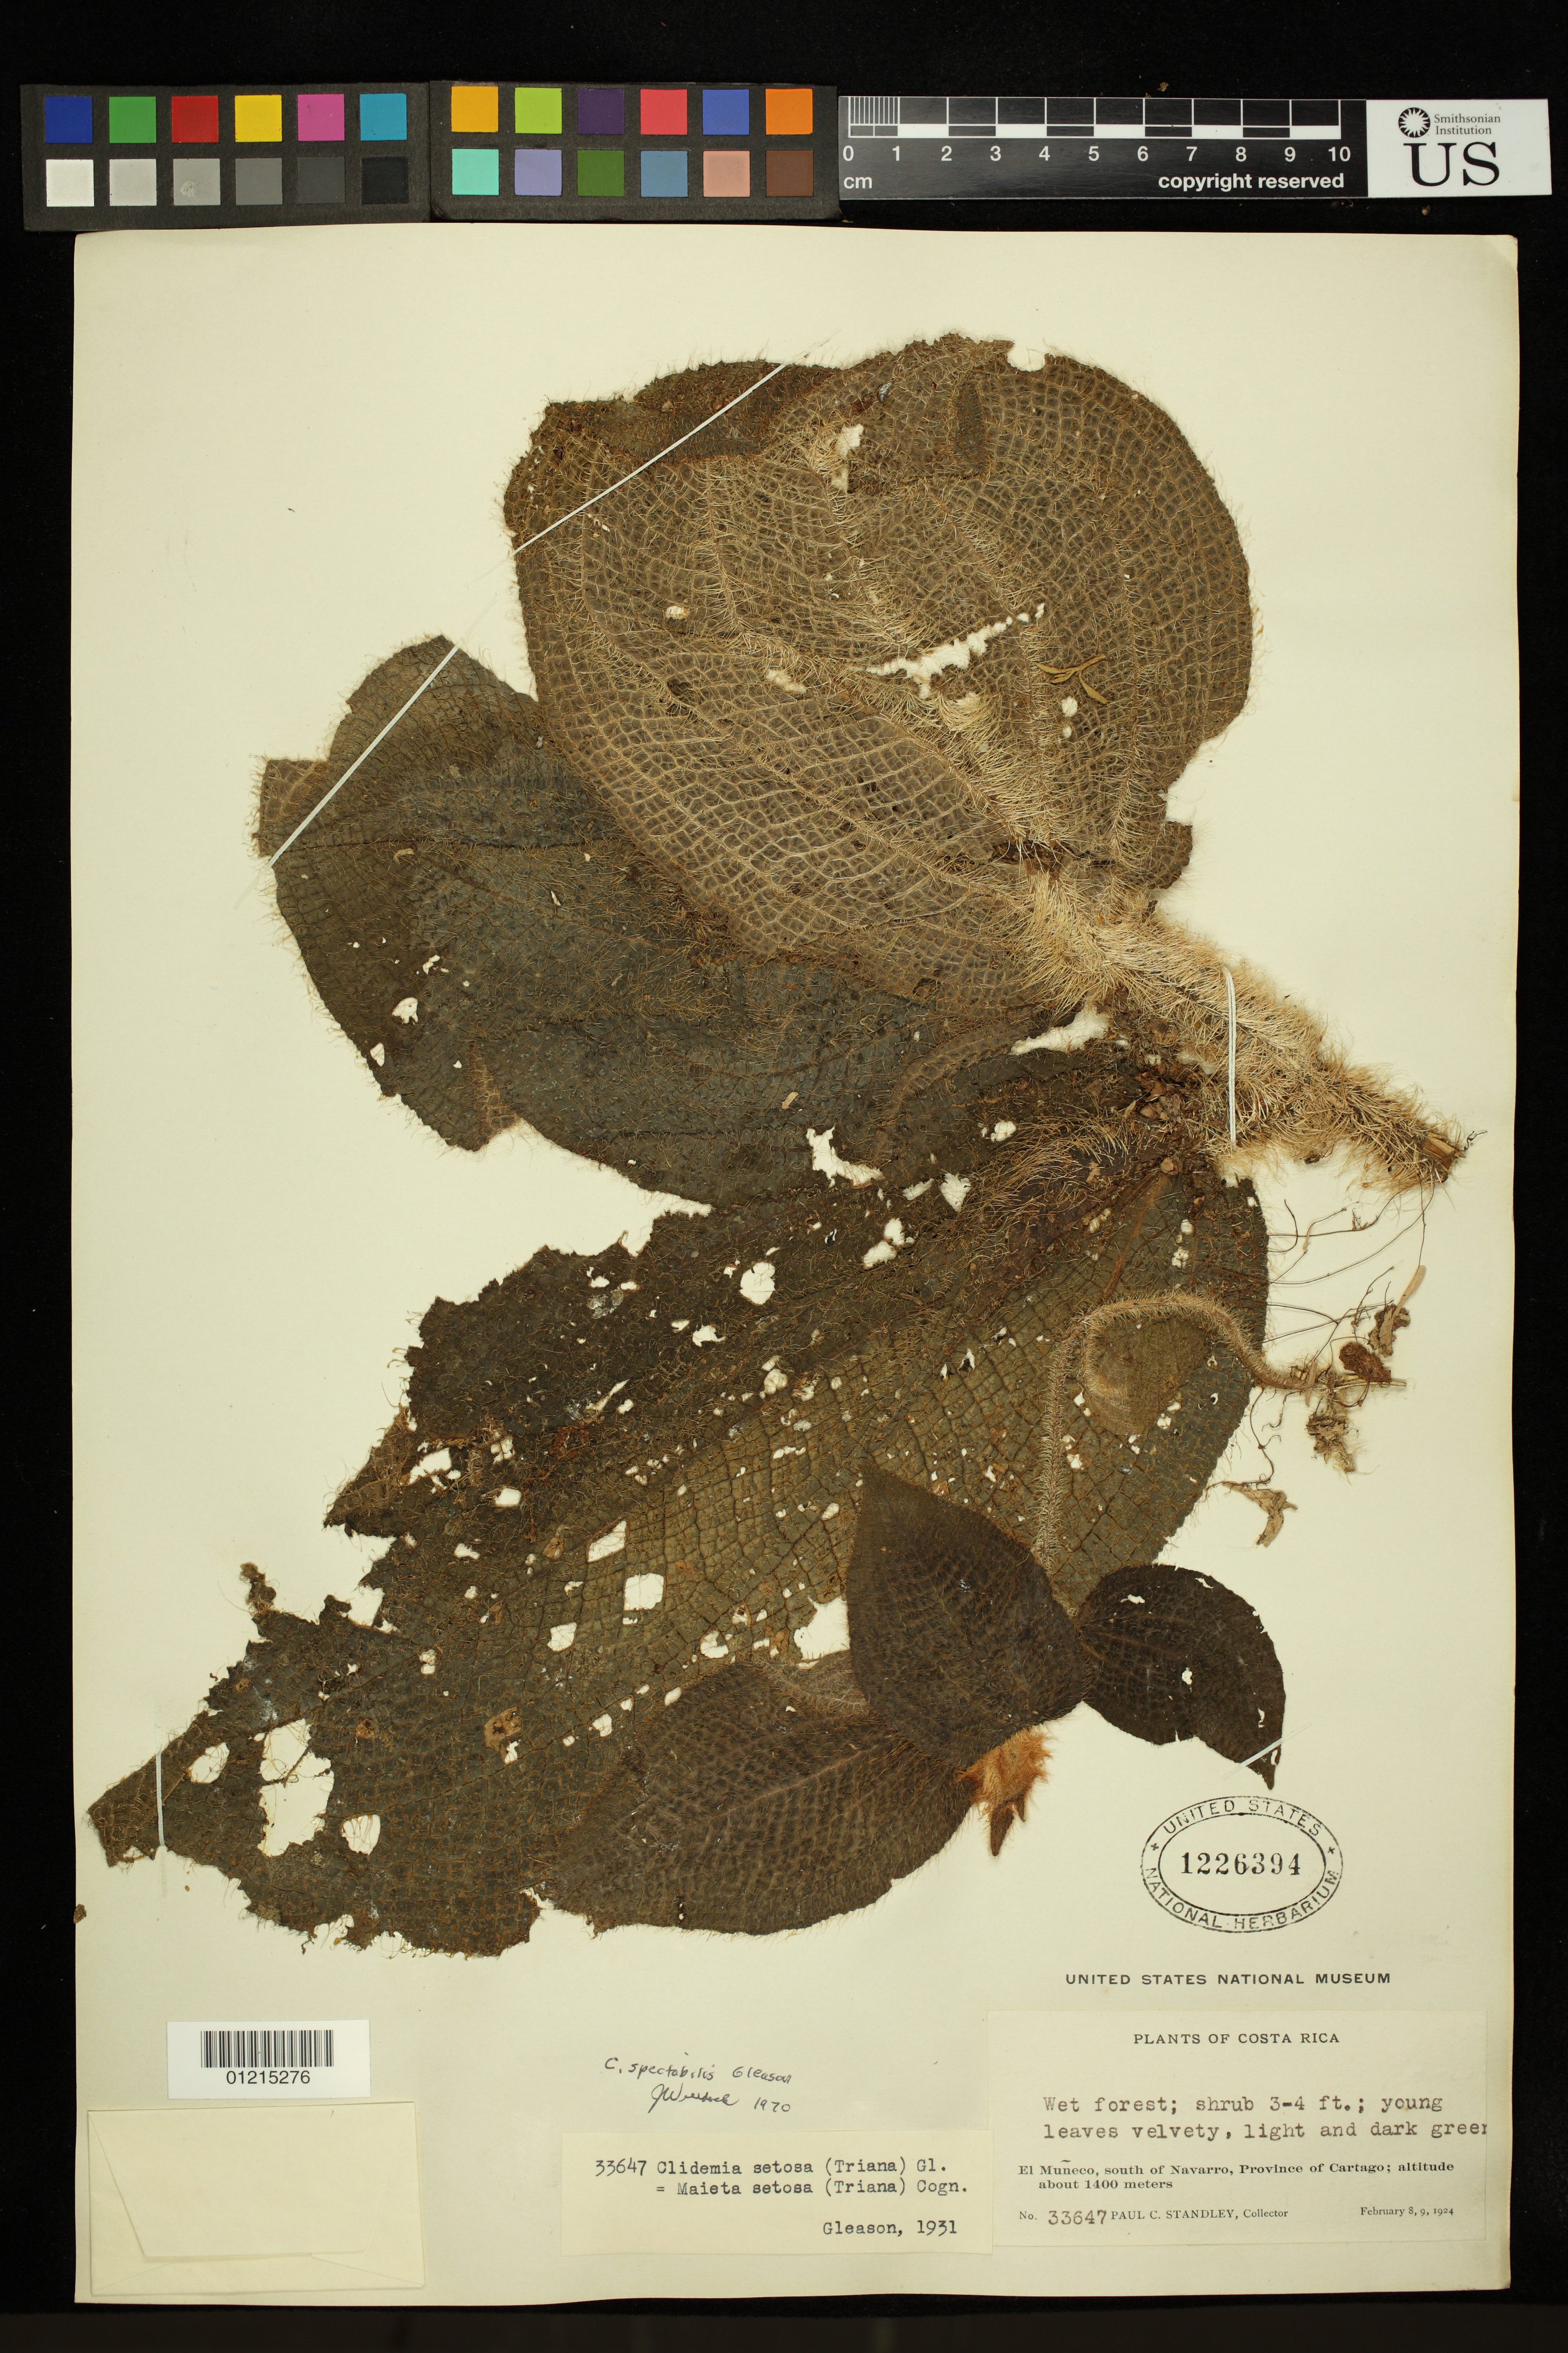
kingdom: Plantae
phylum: Tracheophyta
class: Magnoliopsida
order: Myrtales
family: Melastomataceae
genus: Clidemia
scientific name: Clidemia spectabilis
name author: Gleason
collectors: P. C. Standley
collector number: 33647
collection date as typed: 08 Feb 1924 and 09 Feb 1924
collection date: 1924-02-08,1924-02-09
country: Costa Rica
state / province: Cartago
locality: El Muneco, S of Navaro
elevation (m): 1400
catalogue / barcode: US 1226394